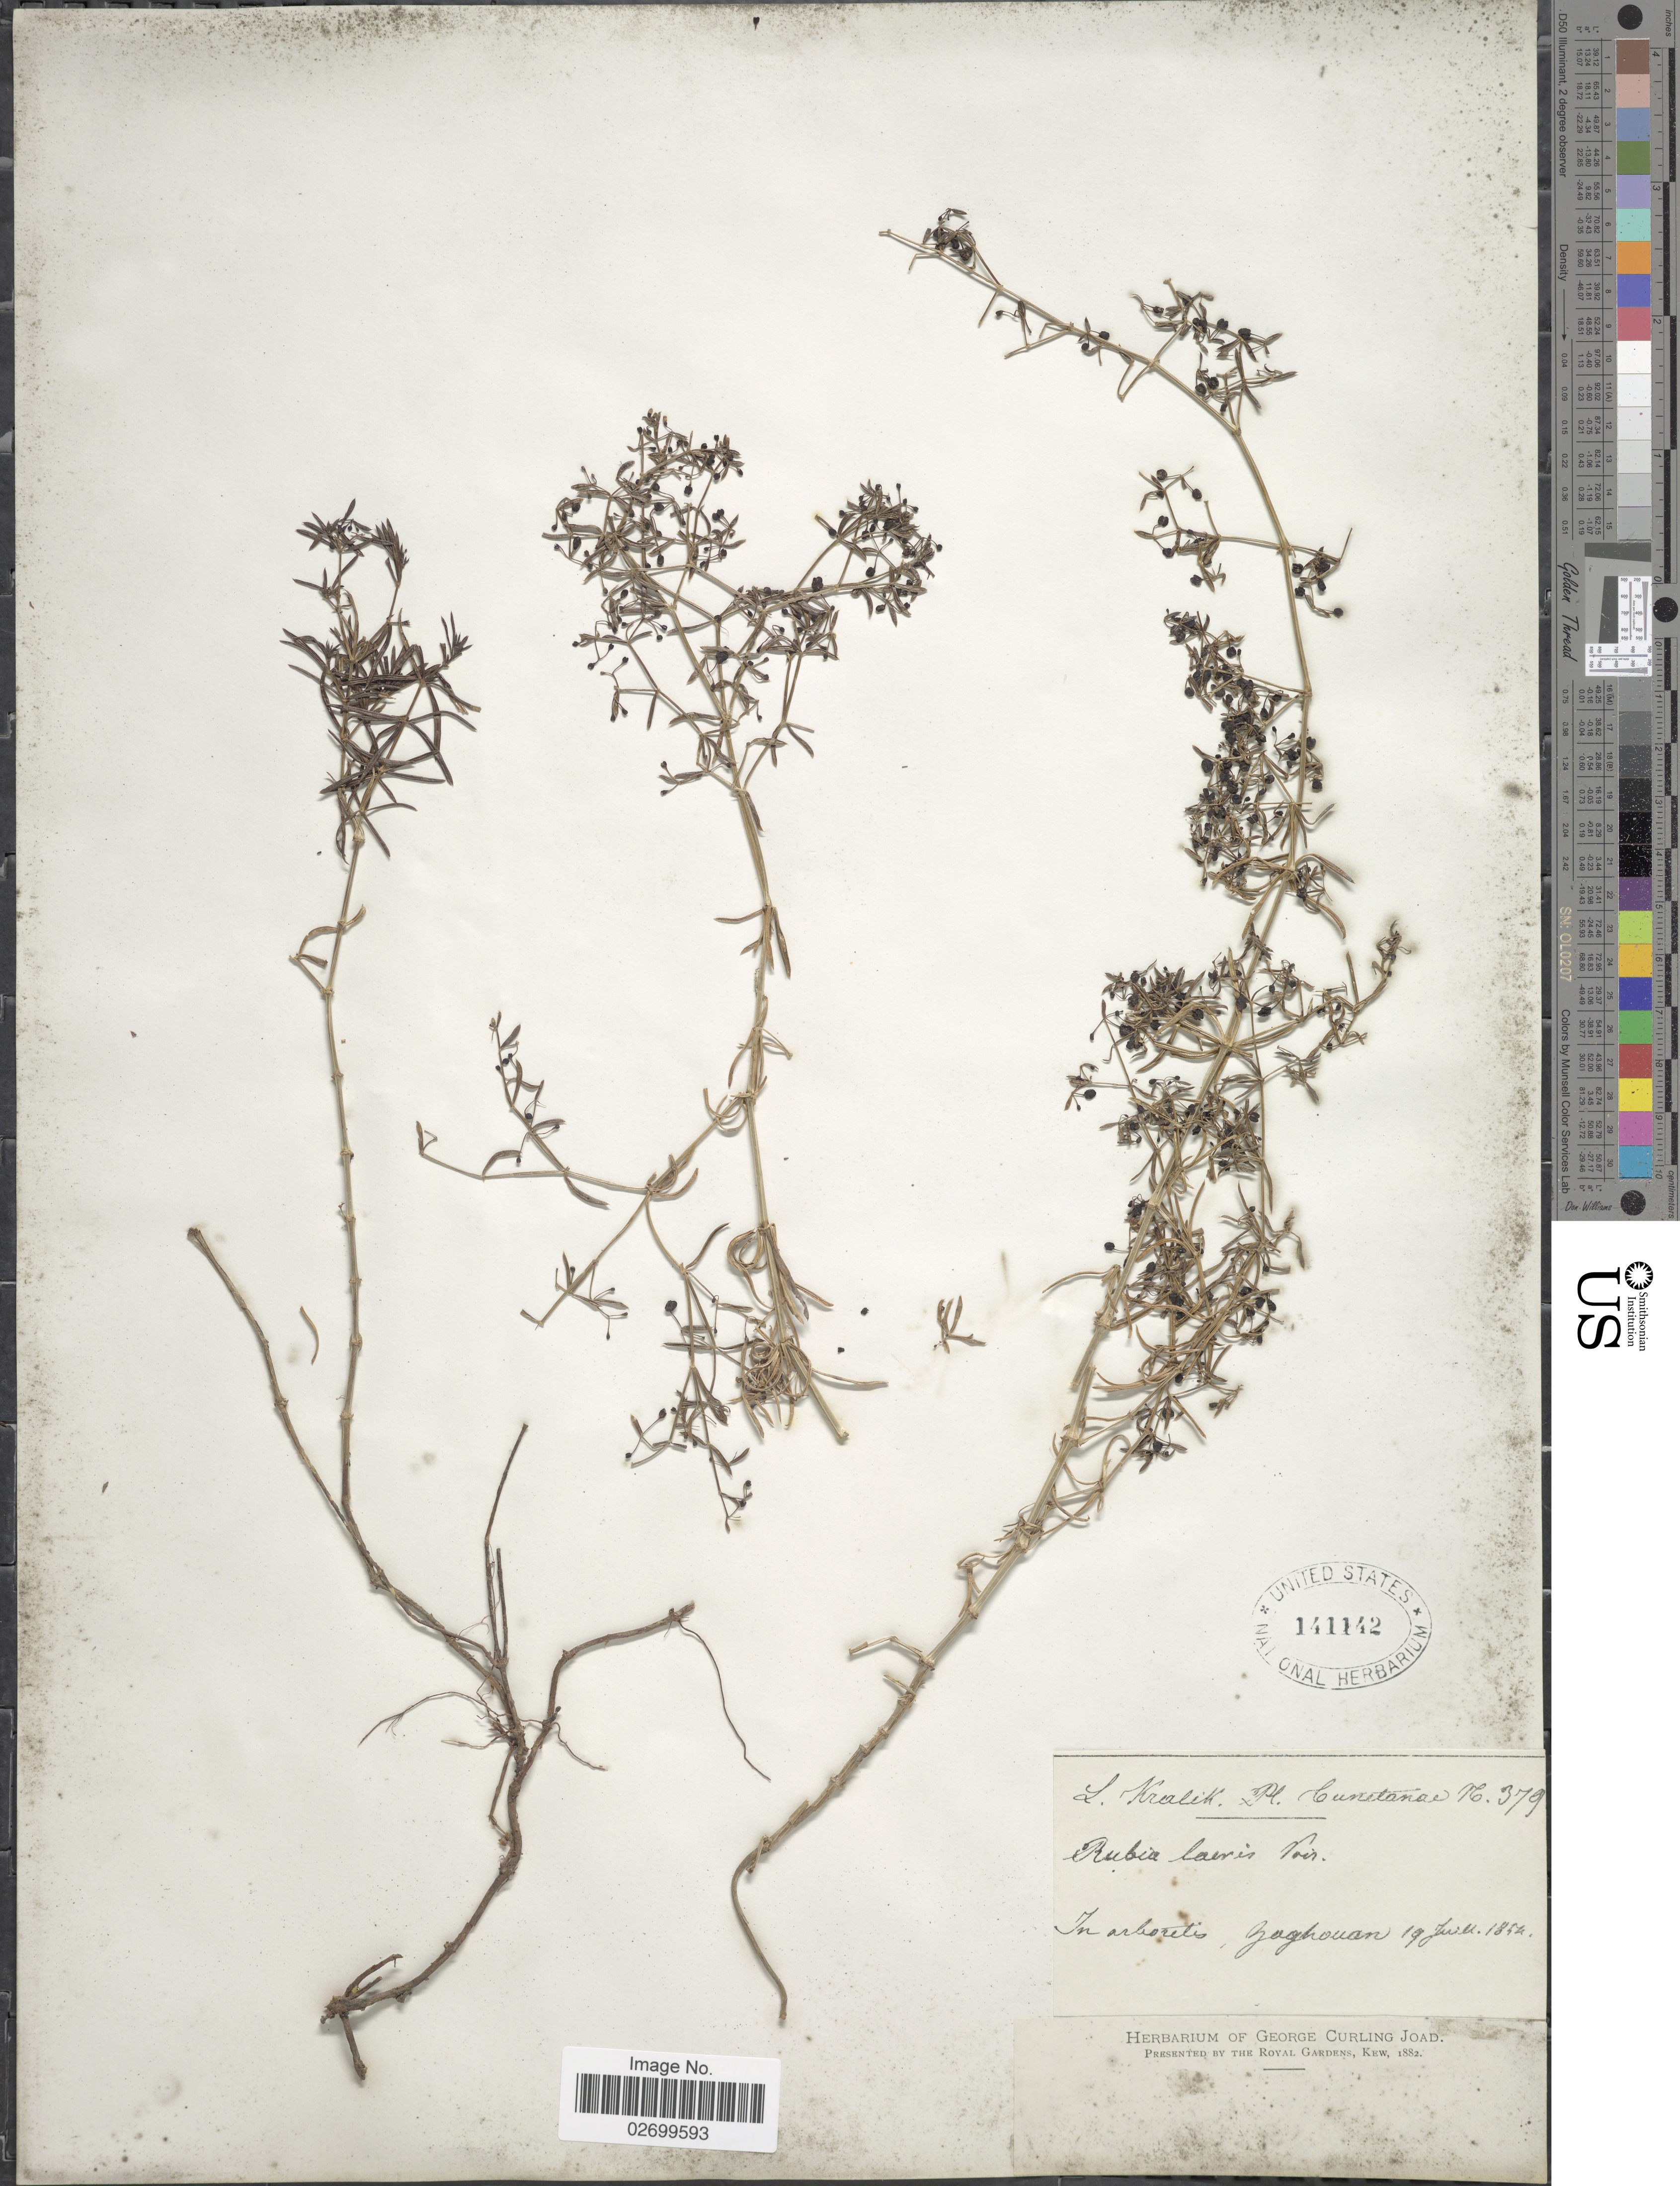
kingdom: Plantae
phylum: Tracheophyta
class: Magnoliopsida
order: Gentianales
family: Rubiaceae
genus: Rubia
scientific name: Rubia laevis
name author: Thunb.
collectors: L. Kralik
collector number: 379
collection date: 1854-07-19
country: Tunisia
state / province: Zaghouan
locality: Zaghouan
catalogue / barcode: US 141142